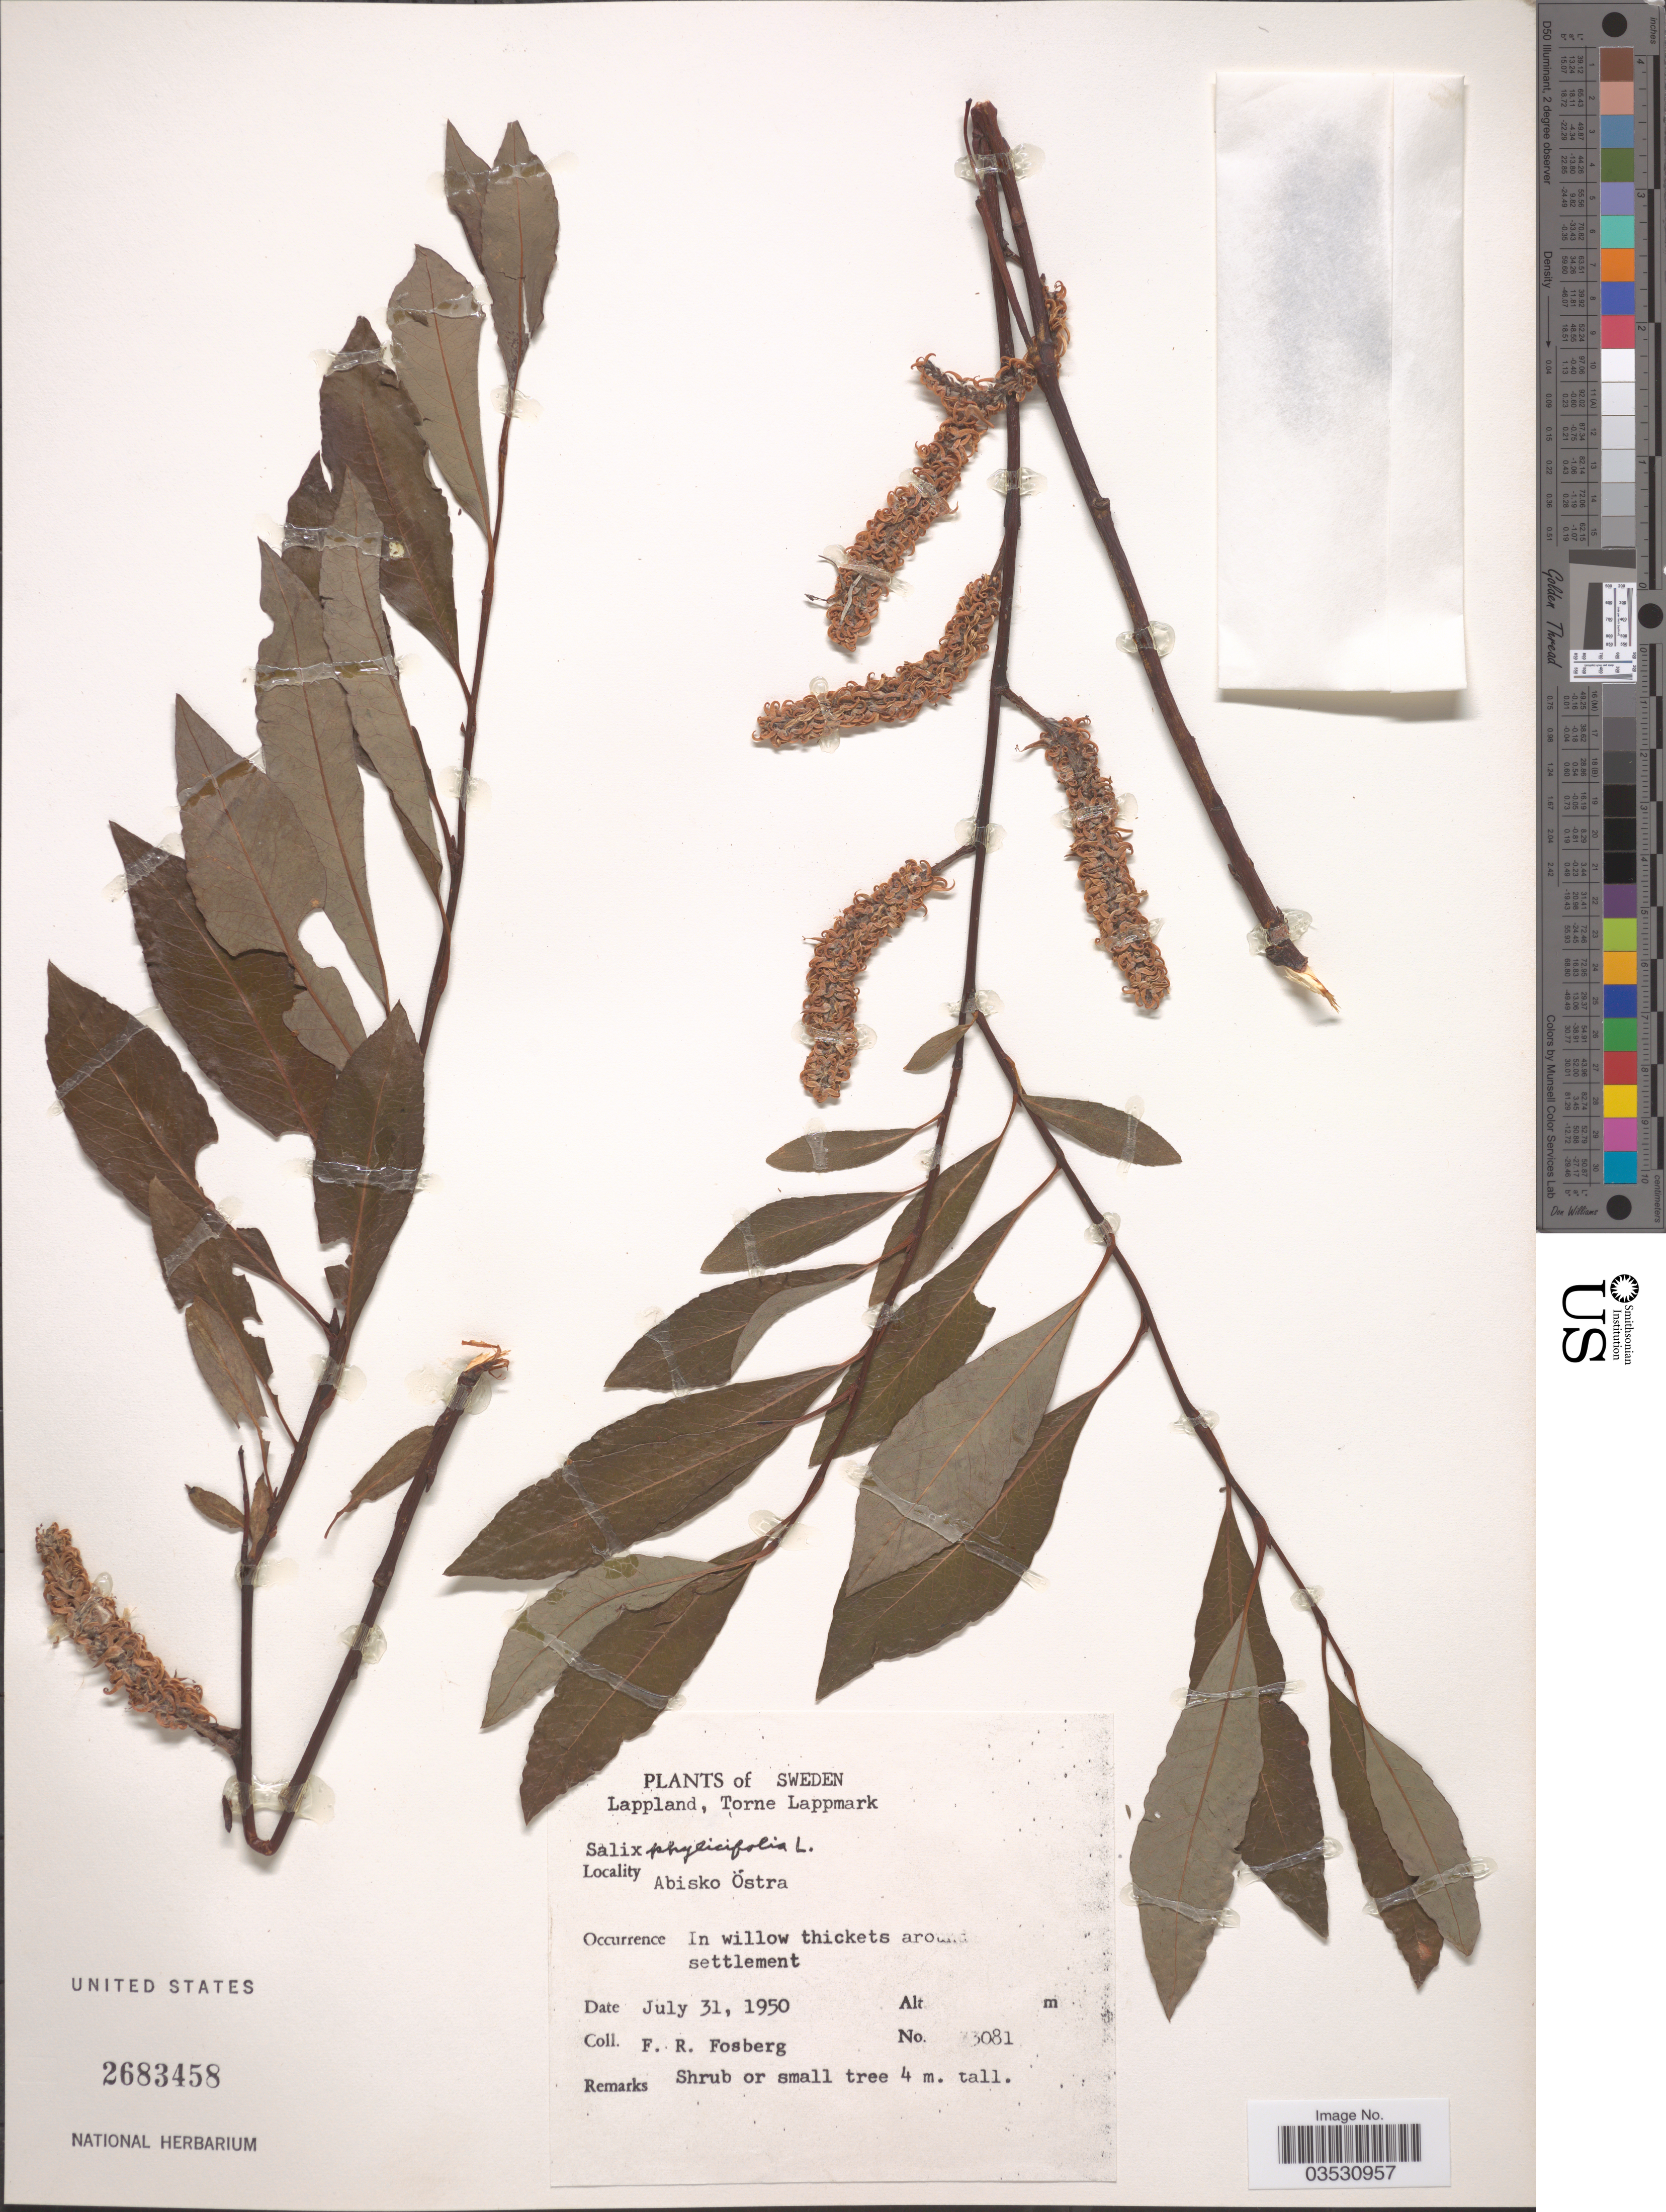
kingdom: Plantae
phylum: Tracheophyta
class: Magnoliopsida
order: Malpighiales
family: Salicaceae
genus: Salix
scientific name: Salix phylicifolia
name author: L.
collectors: F. R. Fosberg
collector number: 33081*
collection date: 1950-07-31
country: Sweden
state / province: Norrbotten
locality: Lappland, Torne Lappmark. Abisko Ostra.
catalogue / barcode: US 2683458